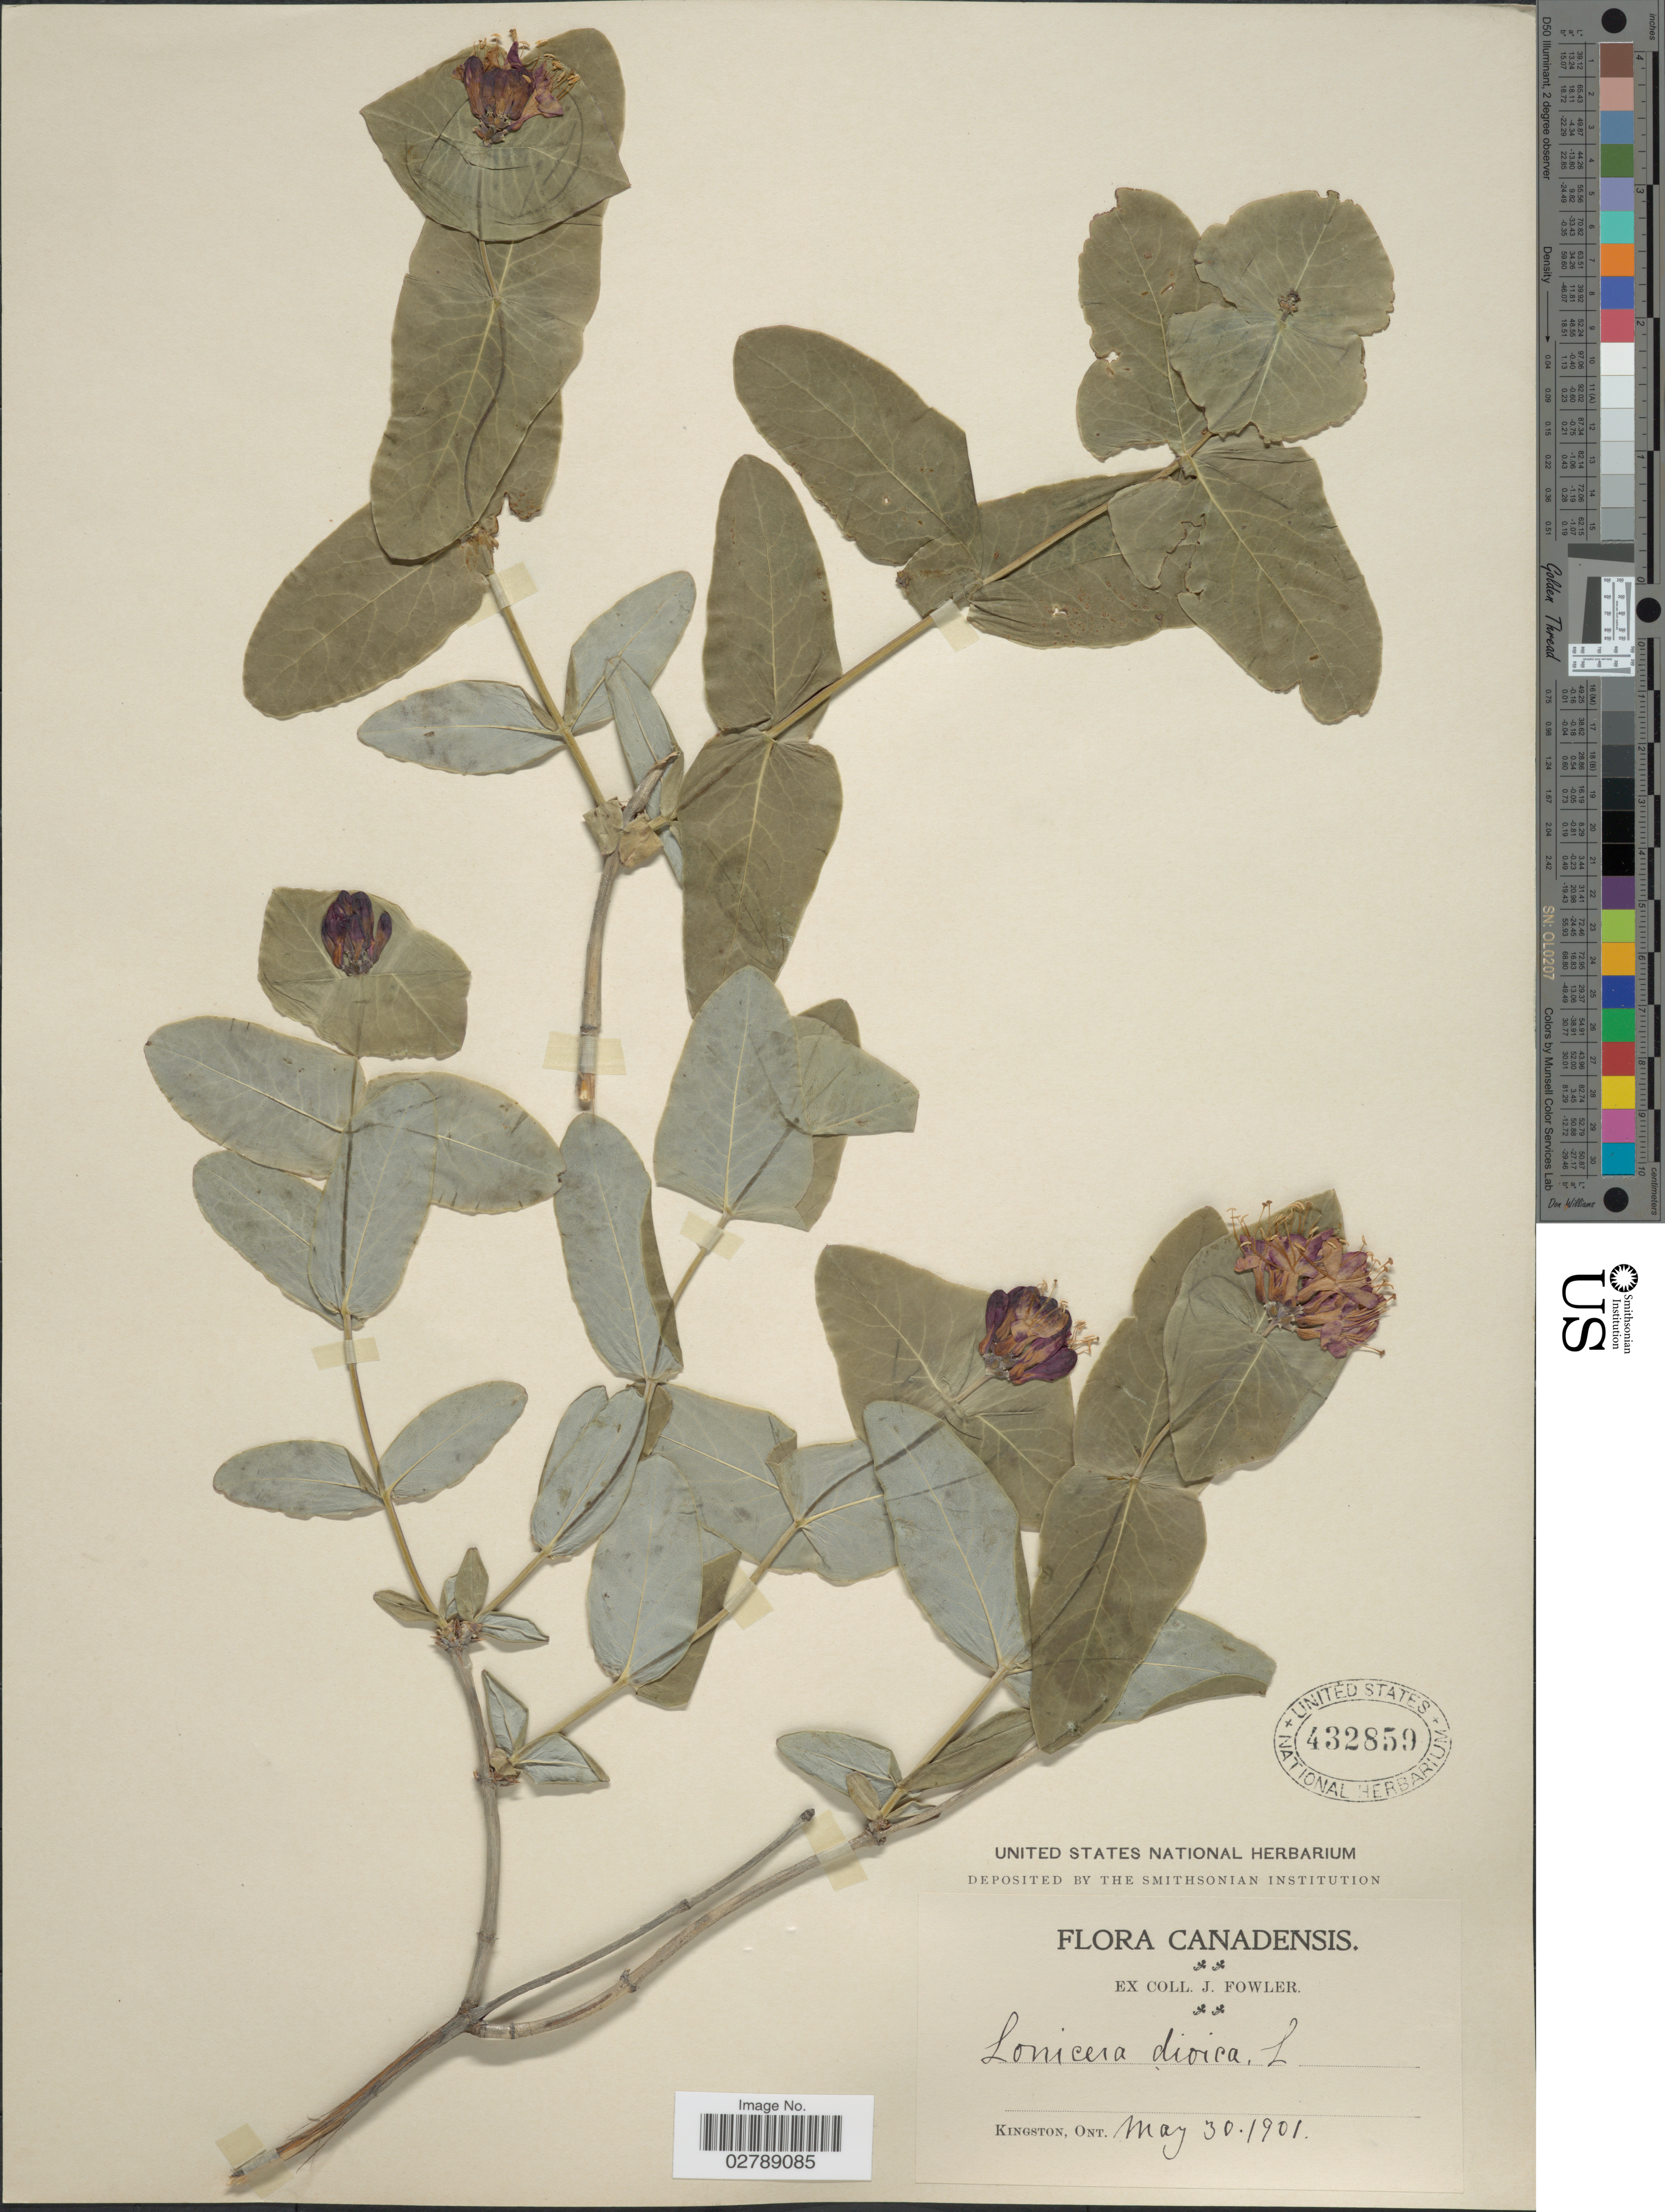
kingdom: Plantae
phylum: Tracheophyta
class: Magnoliopsida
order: Dipsacales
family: Caprifoliaceae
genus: Lonicera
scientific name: Lonicera dioica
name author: L.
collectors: J. P. Fowler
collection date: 1901-05-30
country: Canada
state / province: Ontario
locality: Kingston, Ont.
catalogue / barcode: US 432859